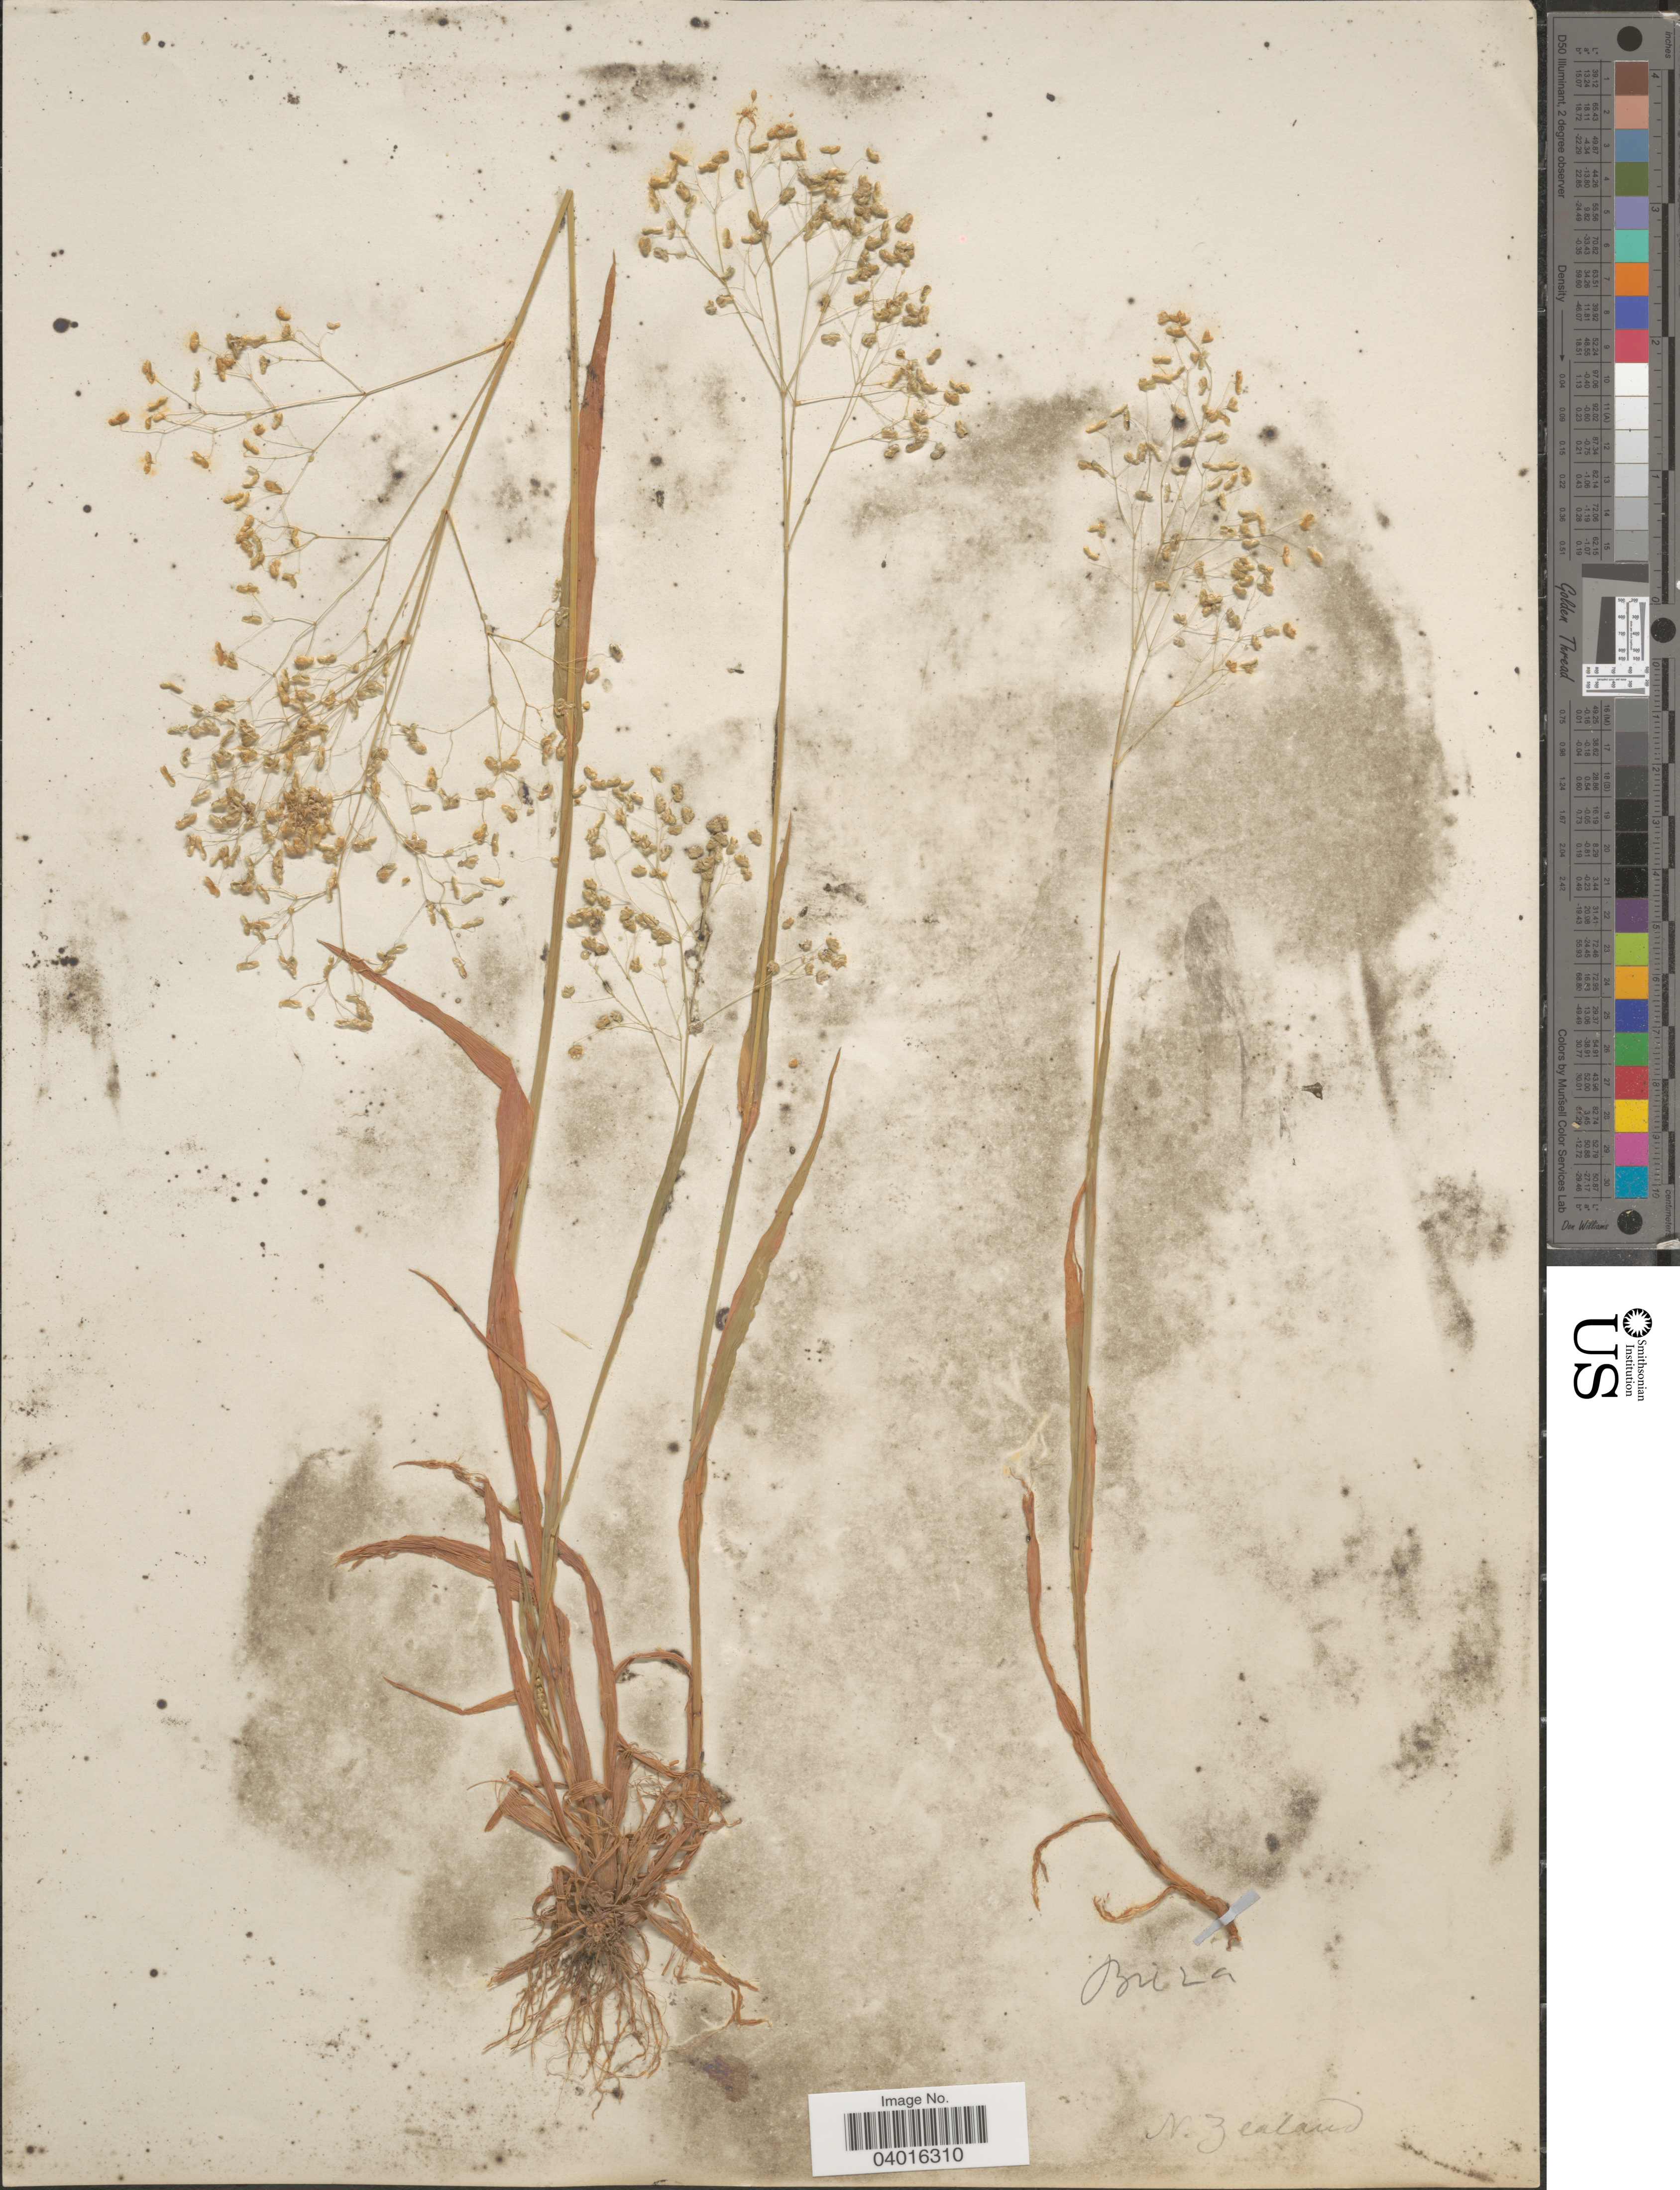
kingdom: Plantae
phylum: Tracheophyta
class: Liliopsida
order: Poales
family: Poaceae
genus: Briza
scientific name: Briza minor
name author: L.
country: New Zealand